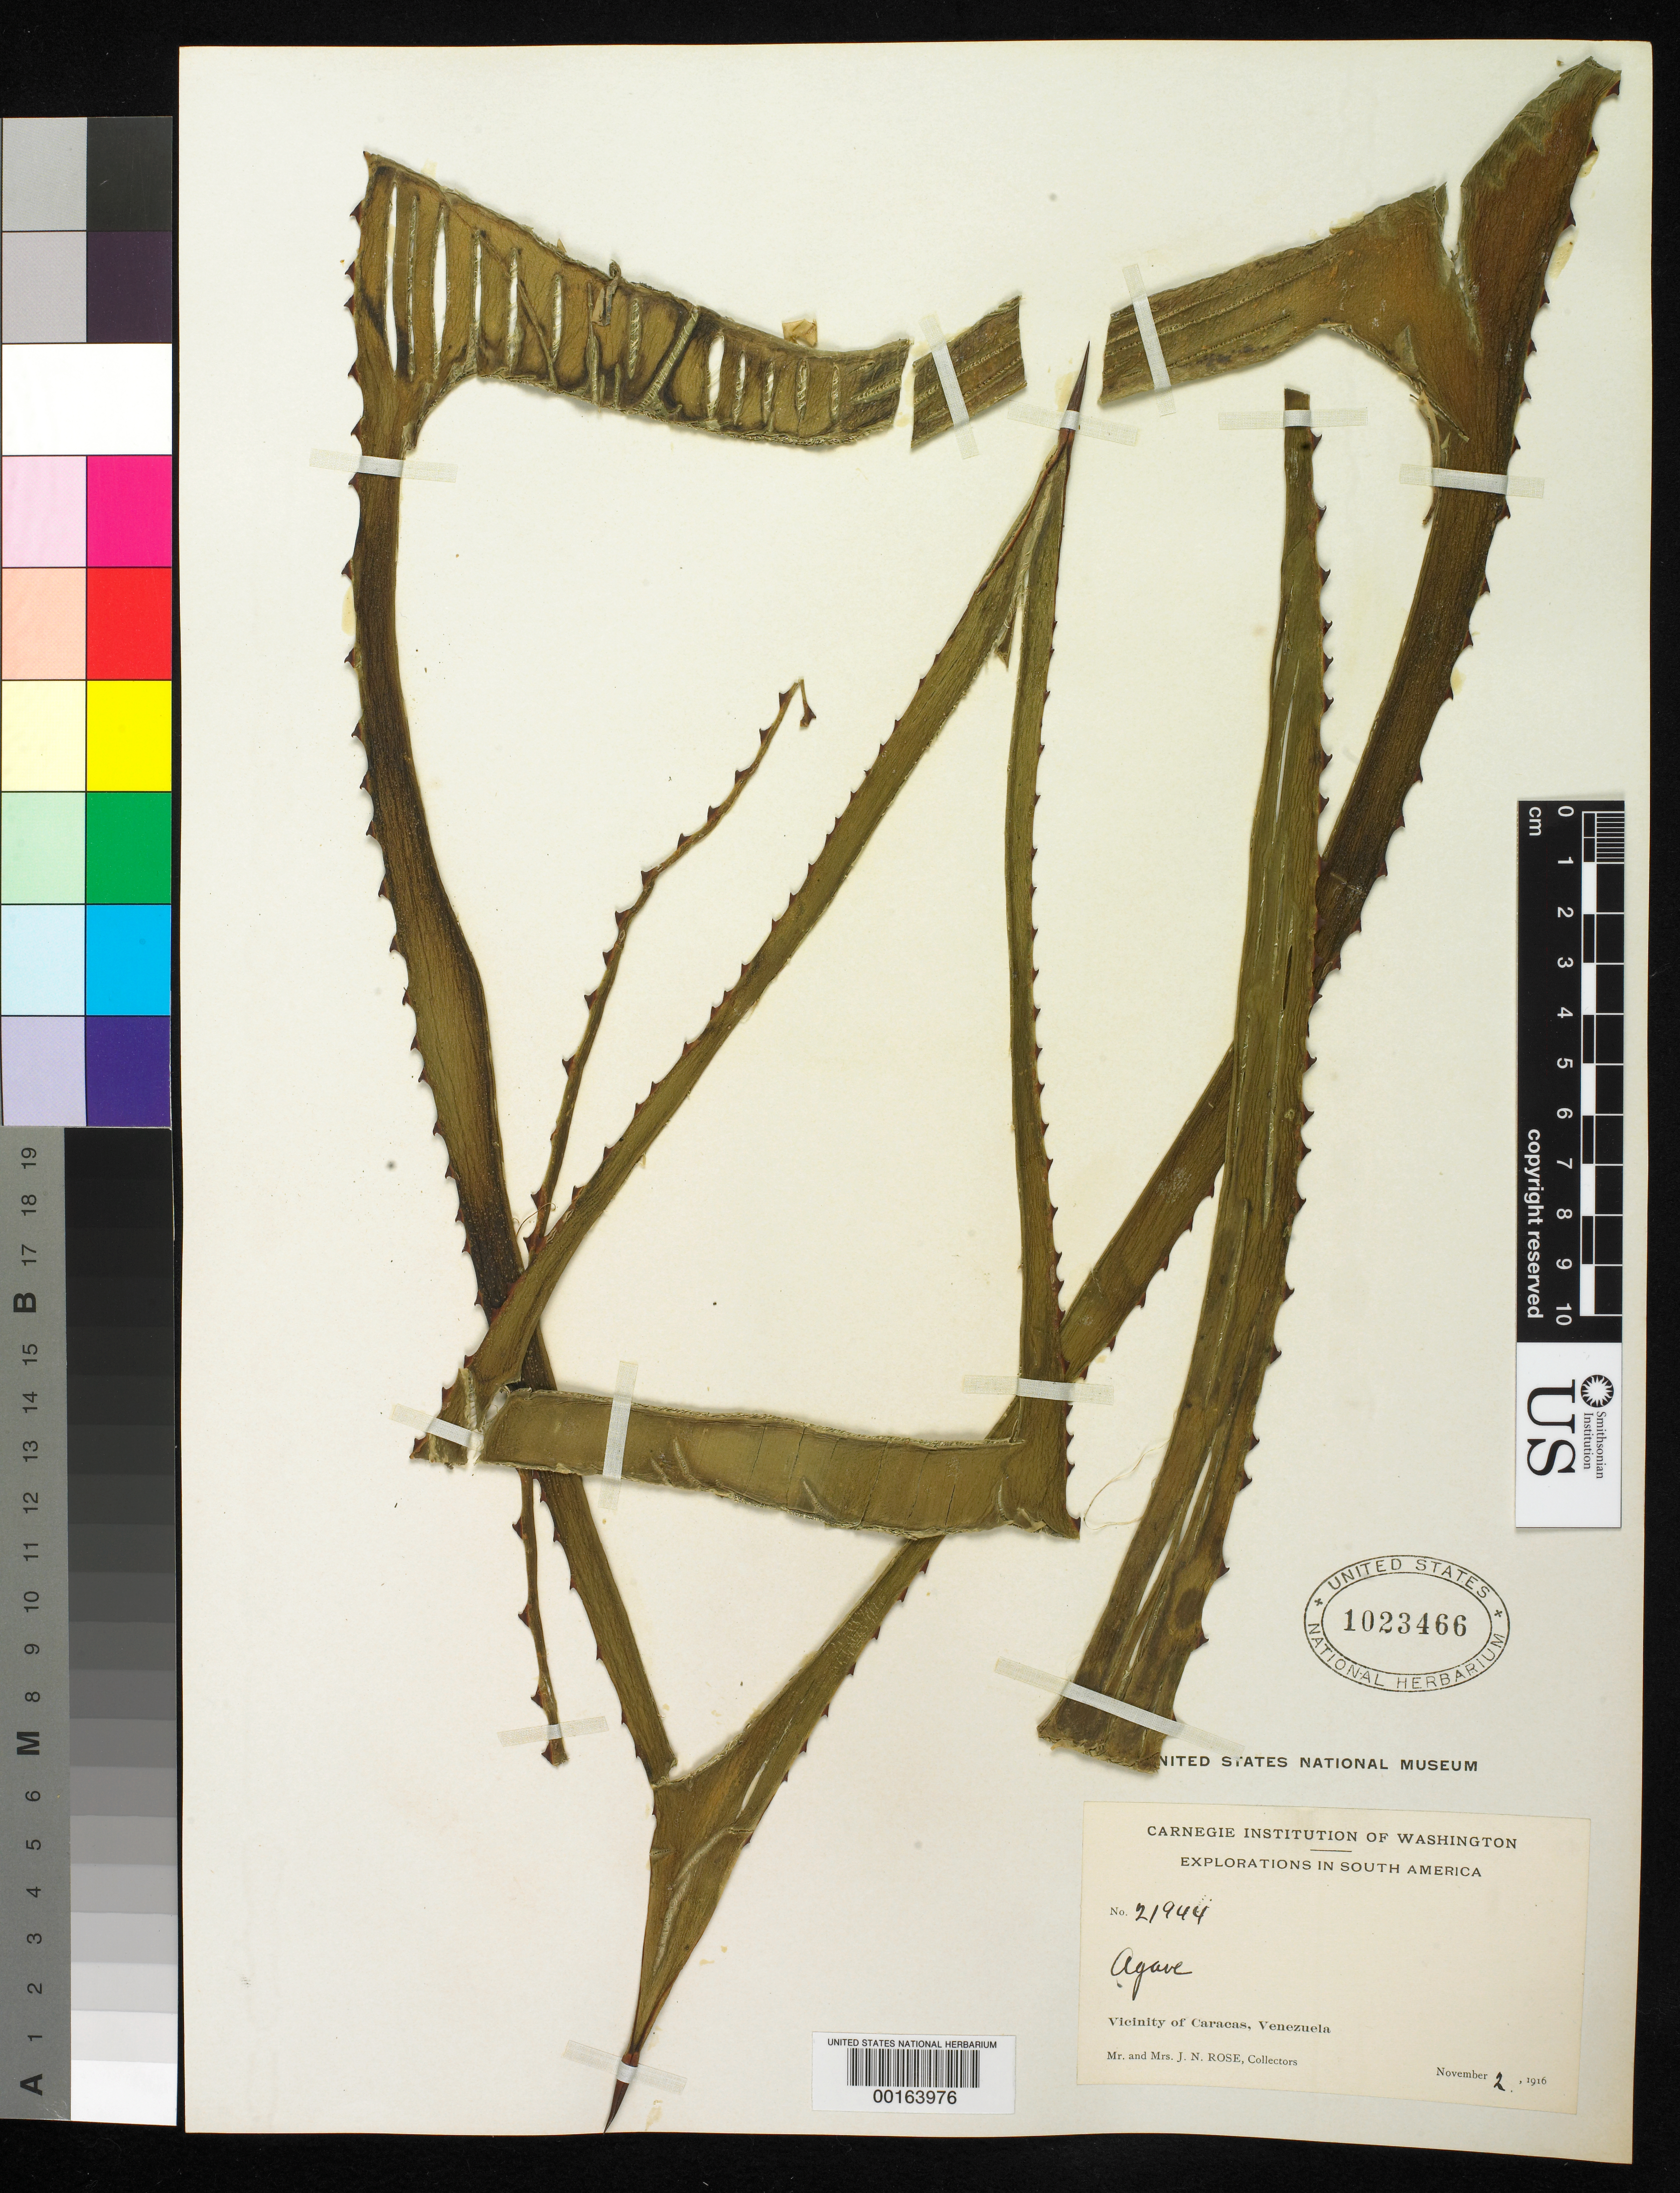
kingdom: Plantae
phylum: Tracheophyta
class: Liliopsida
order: Asparagales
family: Asparagaceae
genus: Agave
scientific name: Agave sp.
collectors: J. N. Rose & J. M. Rose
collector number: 21944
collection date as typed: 02 Nov 1916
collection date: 1916-11-02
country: Venezuela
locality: Vicinity of Caracas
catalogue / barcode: US 1023466